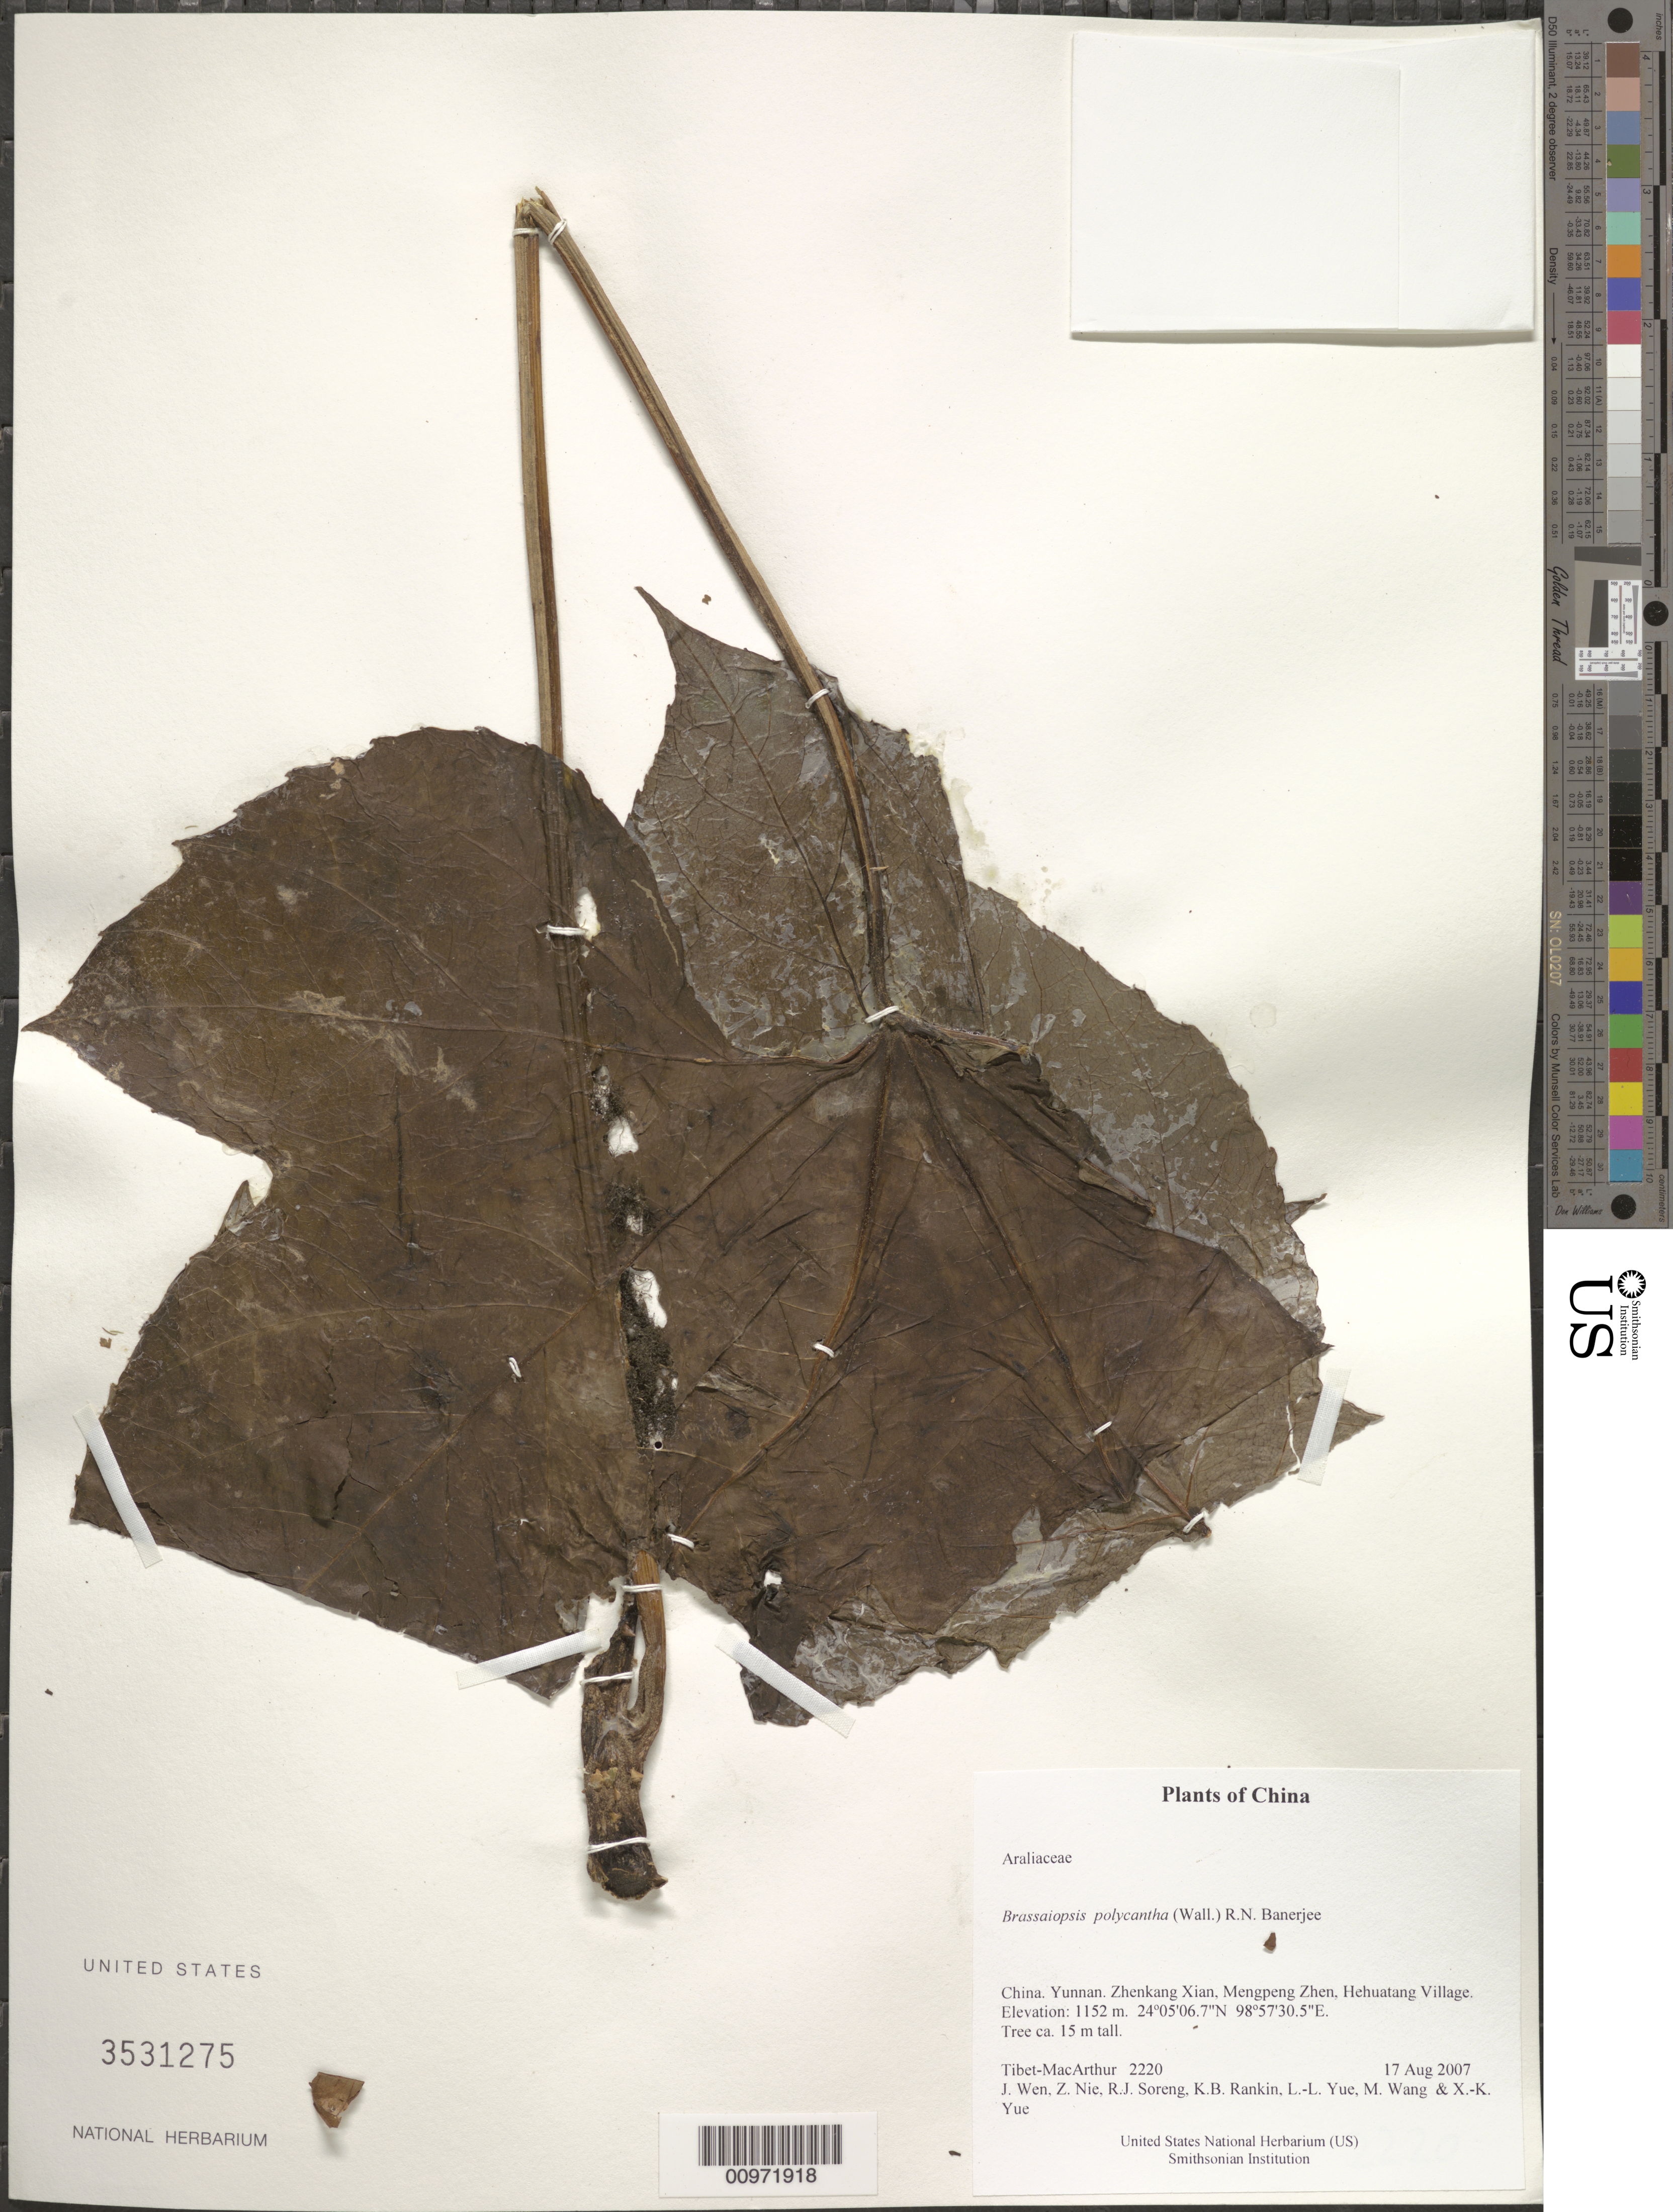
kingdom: Plantae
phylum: Tracheophyta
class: Magnoliopsida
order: Apiales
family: Araliaceae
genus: Brassaiopsis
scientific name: Brassaiopsis polycantha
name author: (Wall.) R. N. Banerjee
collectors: Tibet-MacArthur, J. Wen, Z. Nie, R. J. Soreng, K. Rankin, L. Yue, M. Wang & X. Yue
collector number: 2220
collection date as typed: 17 Aug 2007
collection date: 2007-08-17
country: China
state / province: Yunnan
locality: Zhenkang Xian, Mengpeng Zhen, Hehuatang Village.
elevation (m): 1152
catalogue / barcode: US 3531275